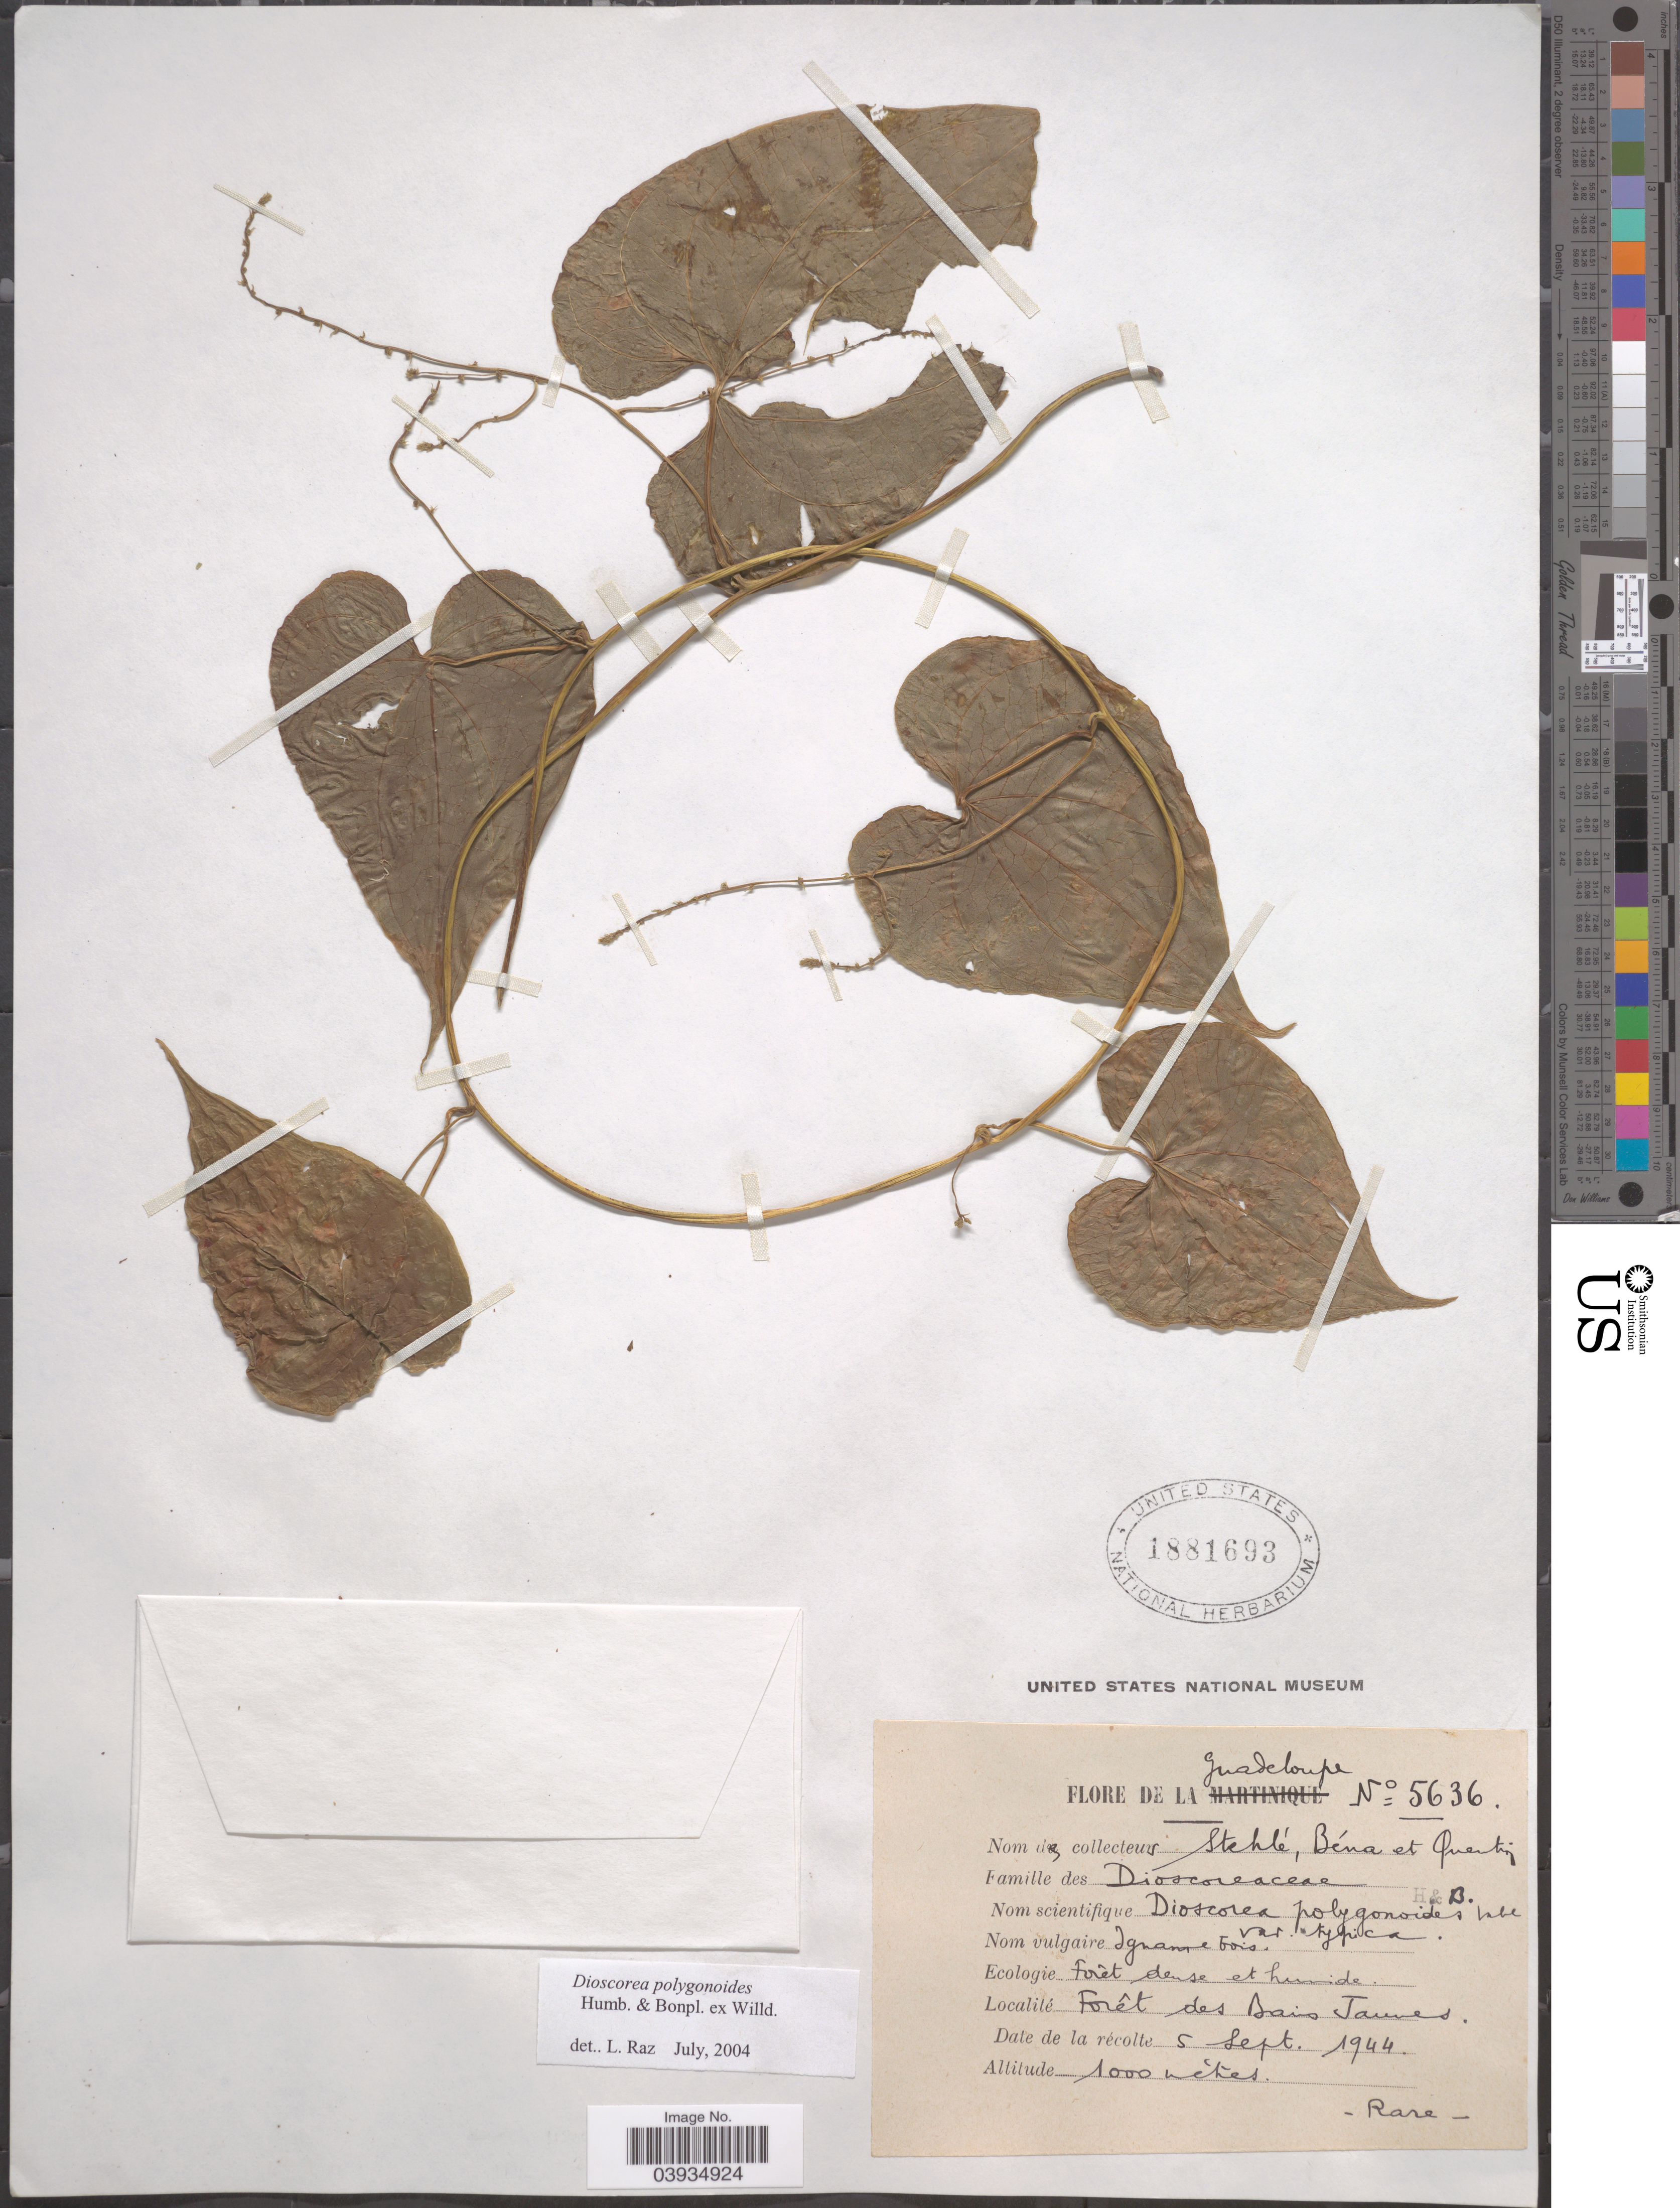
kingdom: Plantae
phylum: Tracheophyta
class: Liliopsida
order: Dioscoreales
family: Dioscoreaceae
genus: Dioscorea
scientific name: Dioscorea polygonoides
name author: Humb. & Bonpl. ex Willd.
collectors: -- Stehlé, -. Bena & -. Quentin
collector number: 5636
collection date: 1944-09-05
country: Guadeloupe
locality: Forêt des Bais Taures.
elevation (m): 1000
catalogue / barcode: US 1881693